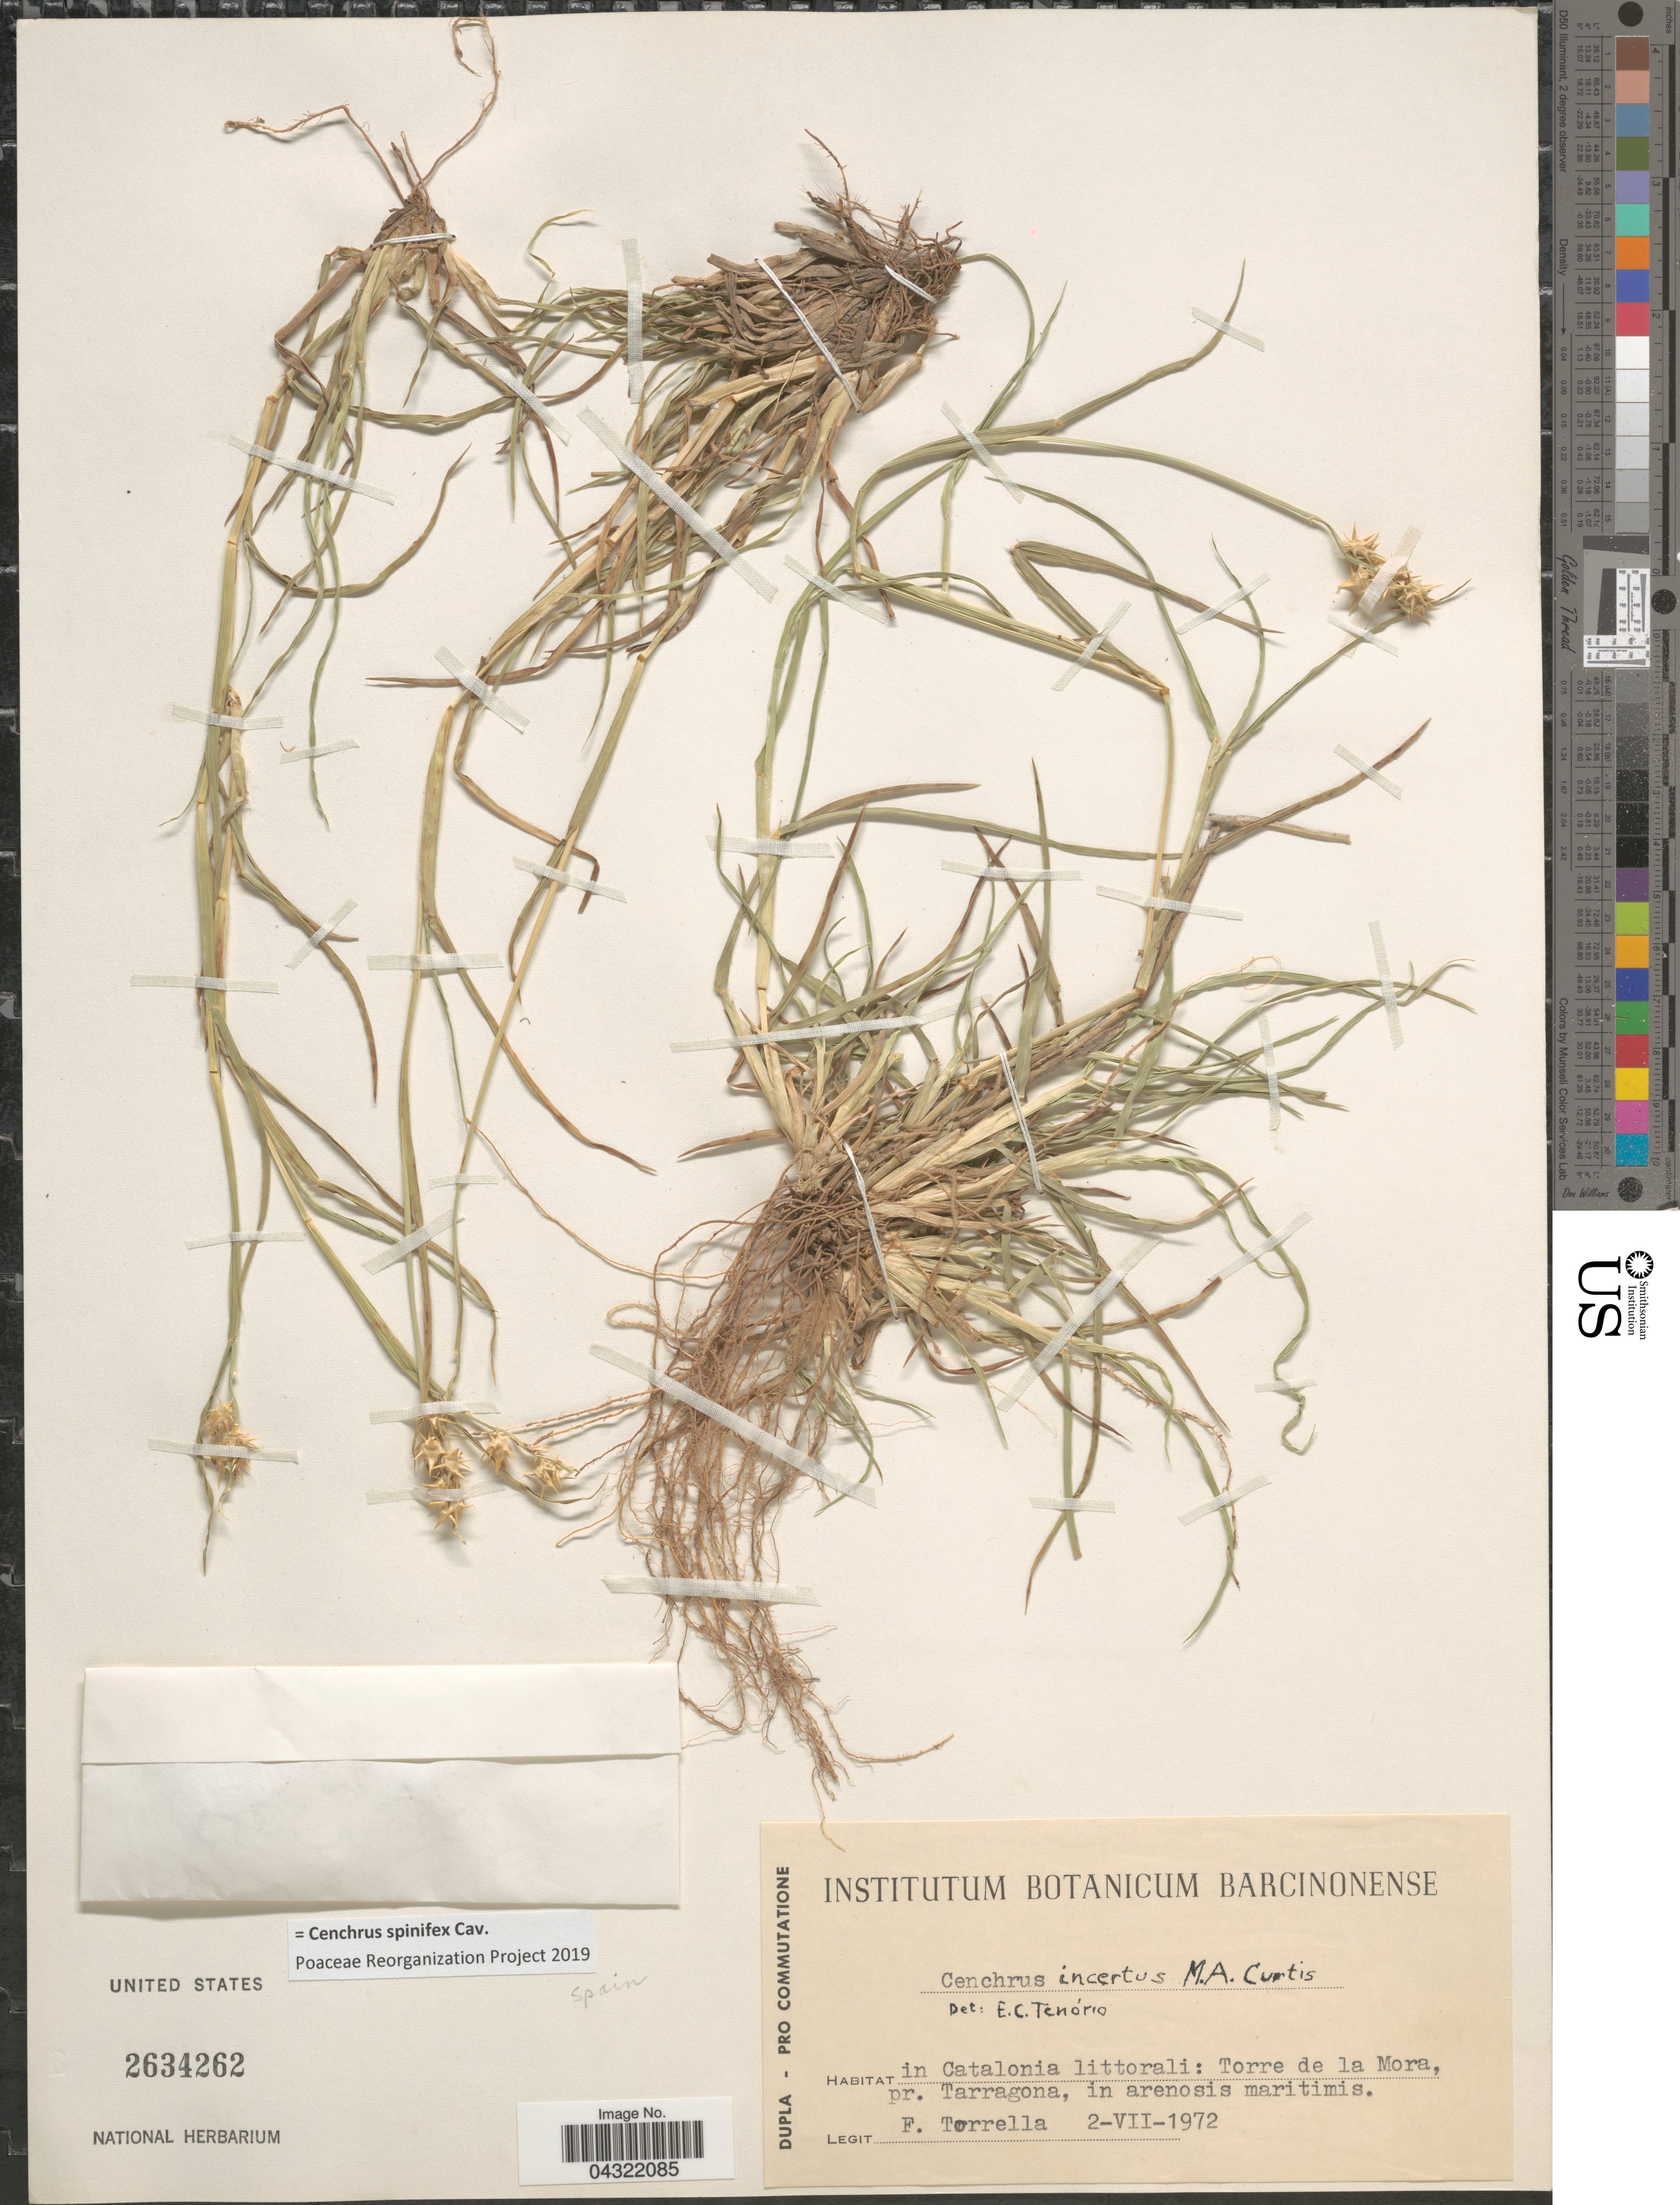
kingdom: Plantae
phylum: Tracheophyta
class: Liliopsida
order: Poales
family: Poaceae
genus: Cenchrus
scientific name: Cenchrus spinifex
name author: Cav.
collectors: F. Torrella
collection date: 1972-07-02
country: Spain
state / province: Catalunya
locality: In Catalonia littoral: Torre de la Mora, pr. Tarragona, in arenosis maritimis.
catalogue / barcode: US 2634262